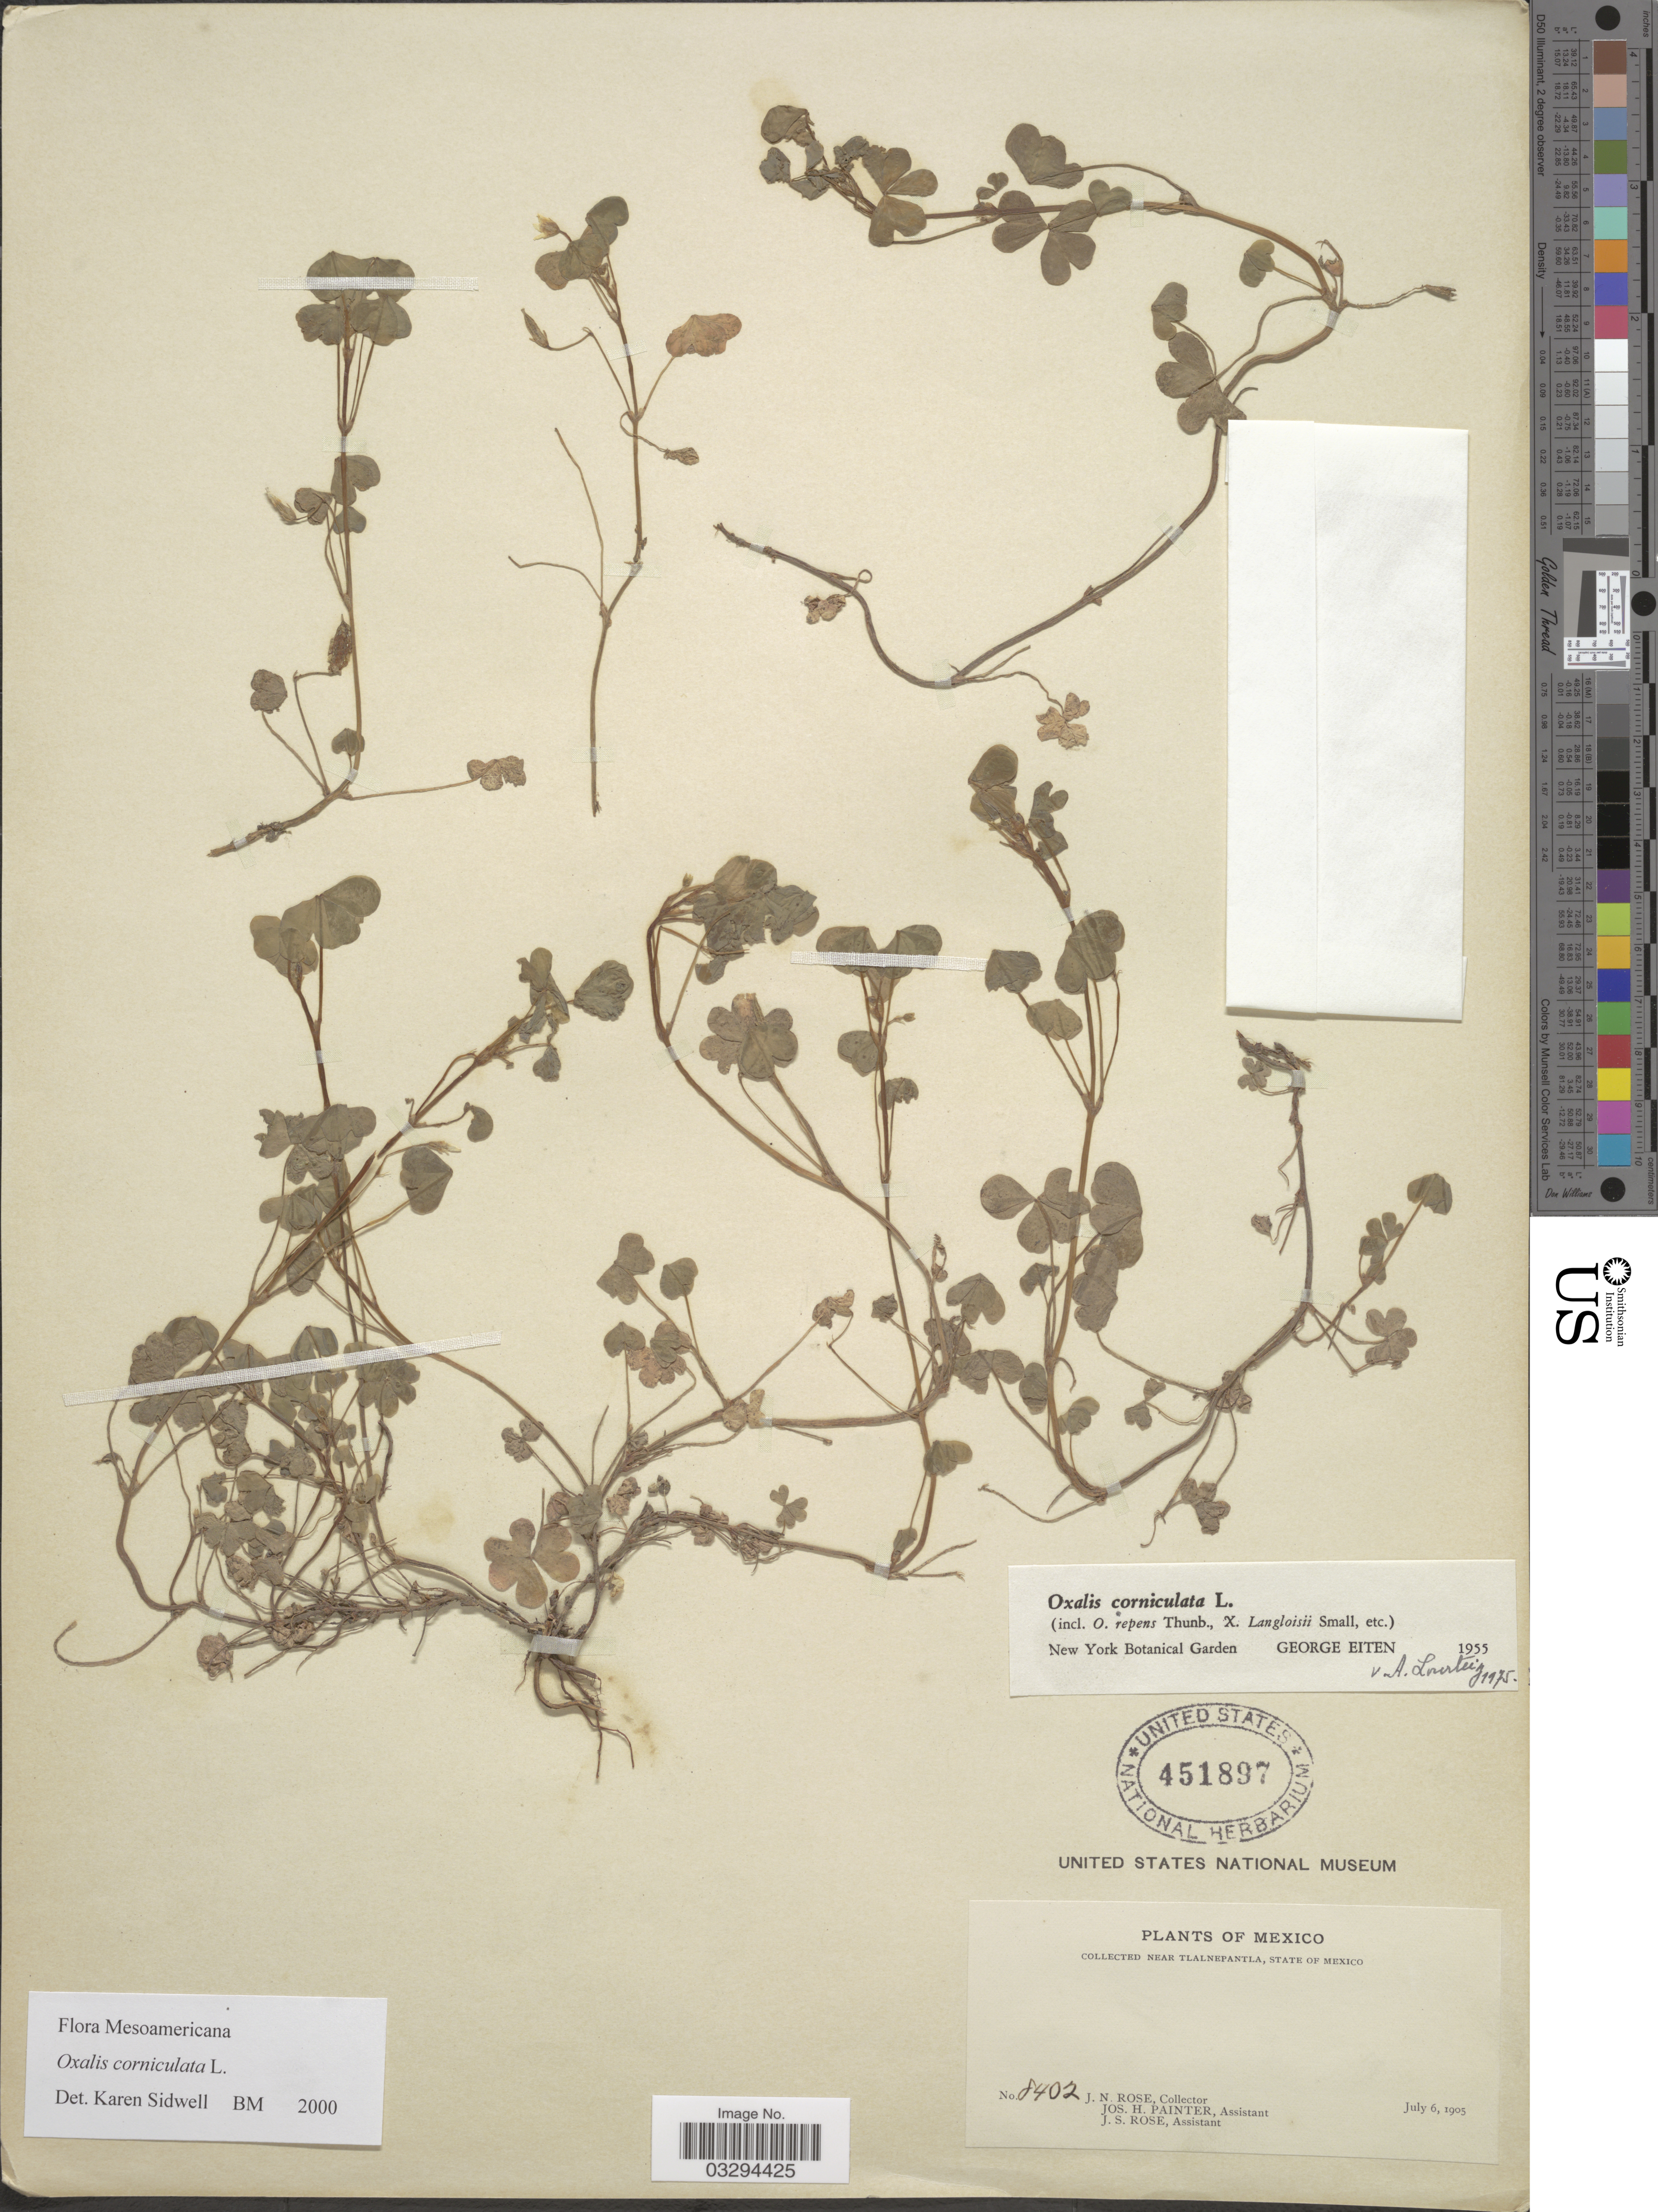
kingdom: Plantae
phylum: Tracheophyta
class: Magnoliopsida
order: Oxalidales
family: Oxalidaceae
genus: Oxalis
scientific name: Oxalis corniculata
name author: L.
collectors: J. S. Rose, J. H. Painter & J. S. Rose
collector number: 8402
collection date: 1905-07-06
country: Mexico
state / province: México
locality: Near Tlalnepantla.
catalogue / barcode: US 451897